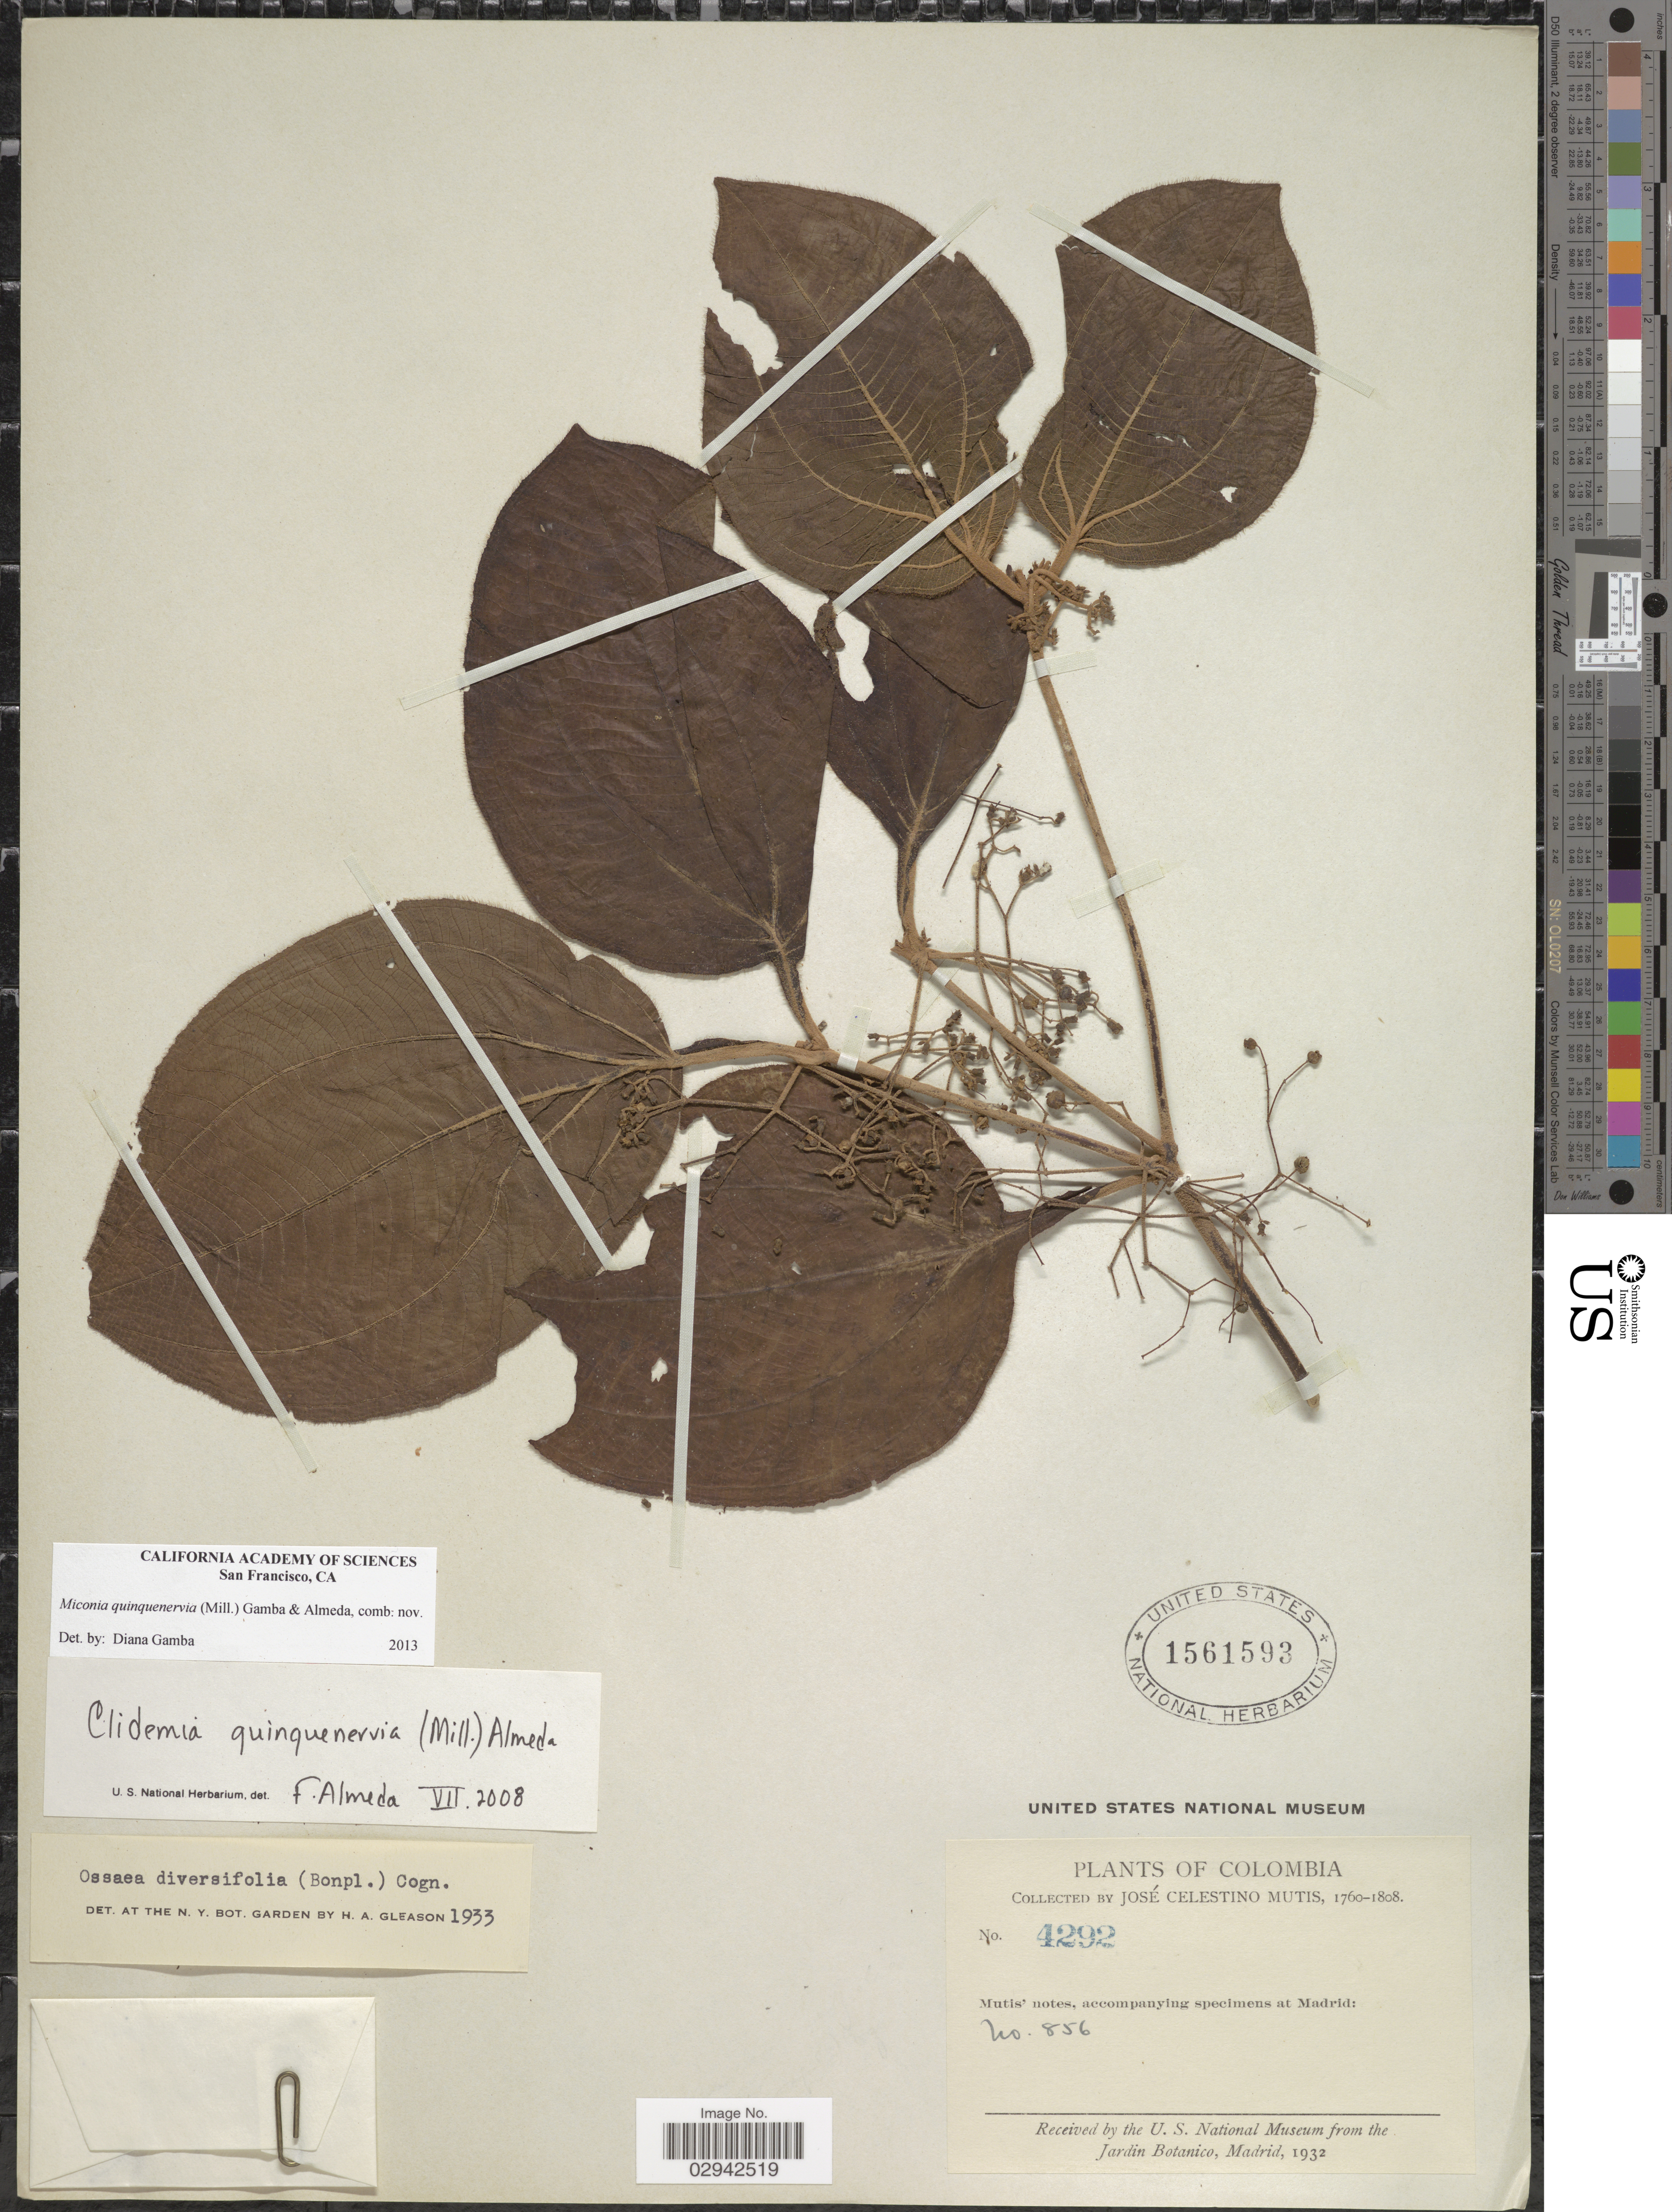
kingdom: Plantae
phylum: Tracheophyta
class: Magnoliopsida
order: Myrtales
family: Melastomataceae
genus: Miconia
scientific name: Miconia quinquenervia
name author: (Mill.) Gamba & Almeda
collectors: J. C. B. Mutis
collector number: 4292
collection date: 1760/1808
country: Colombia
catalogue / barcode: US 1561593